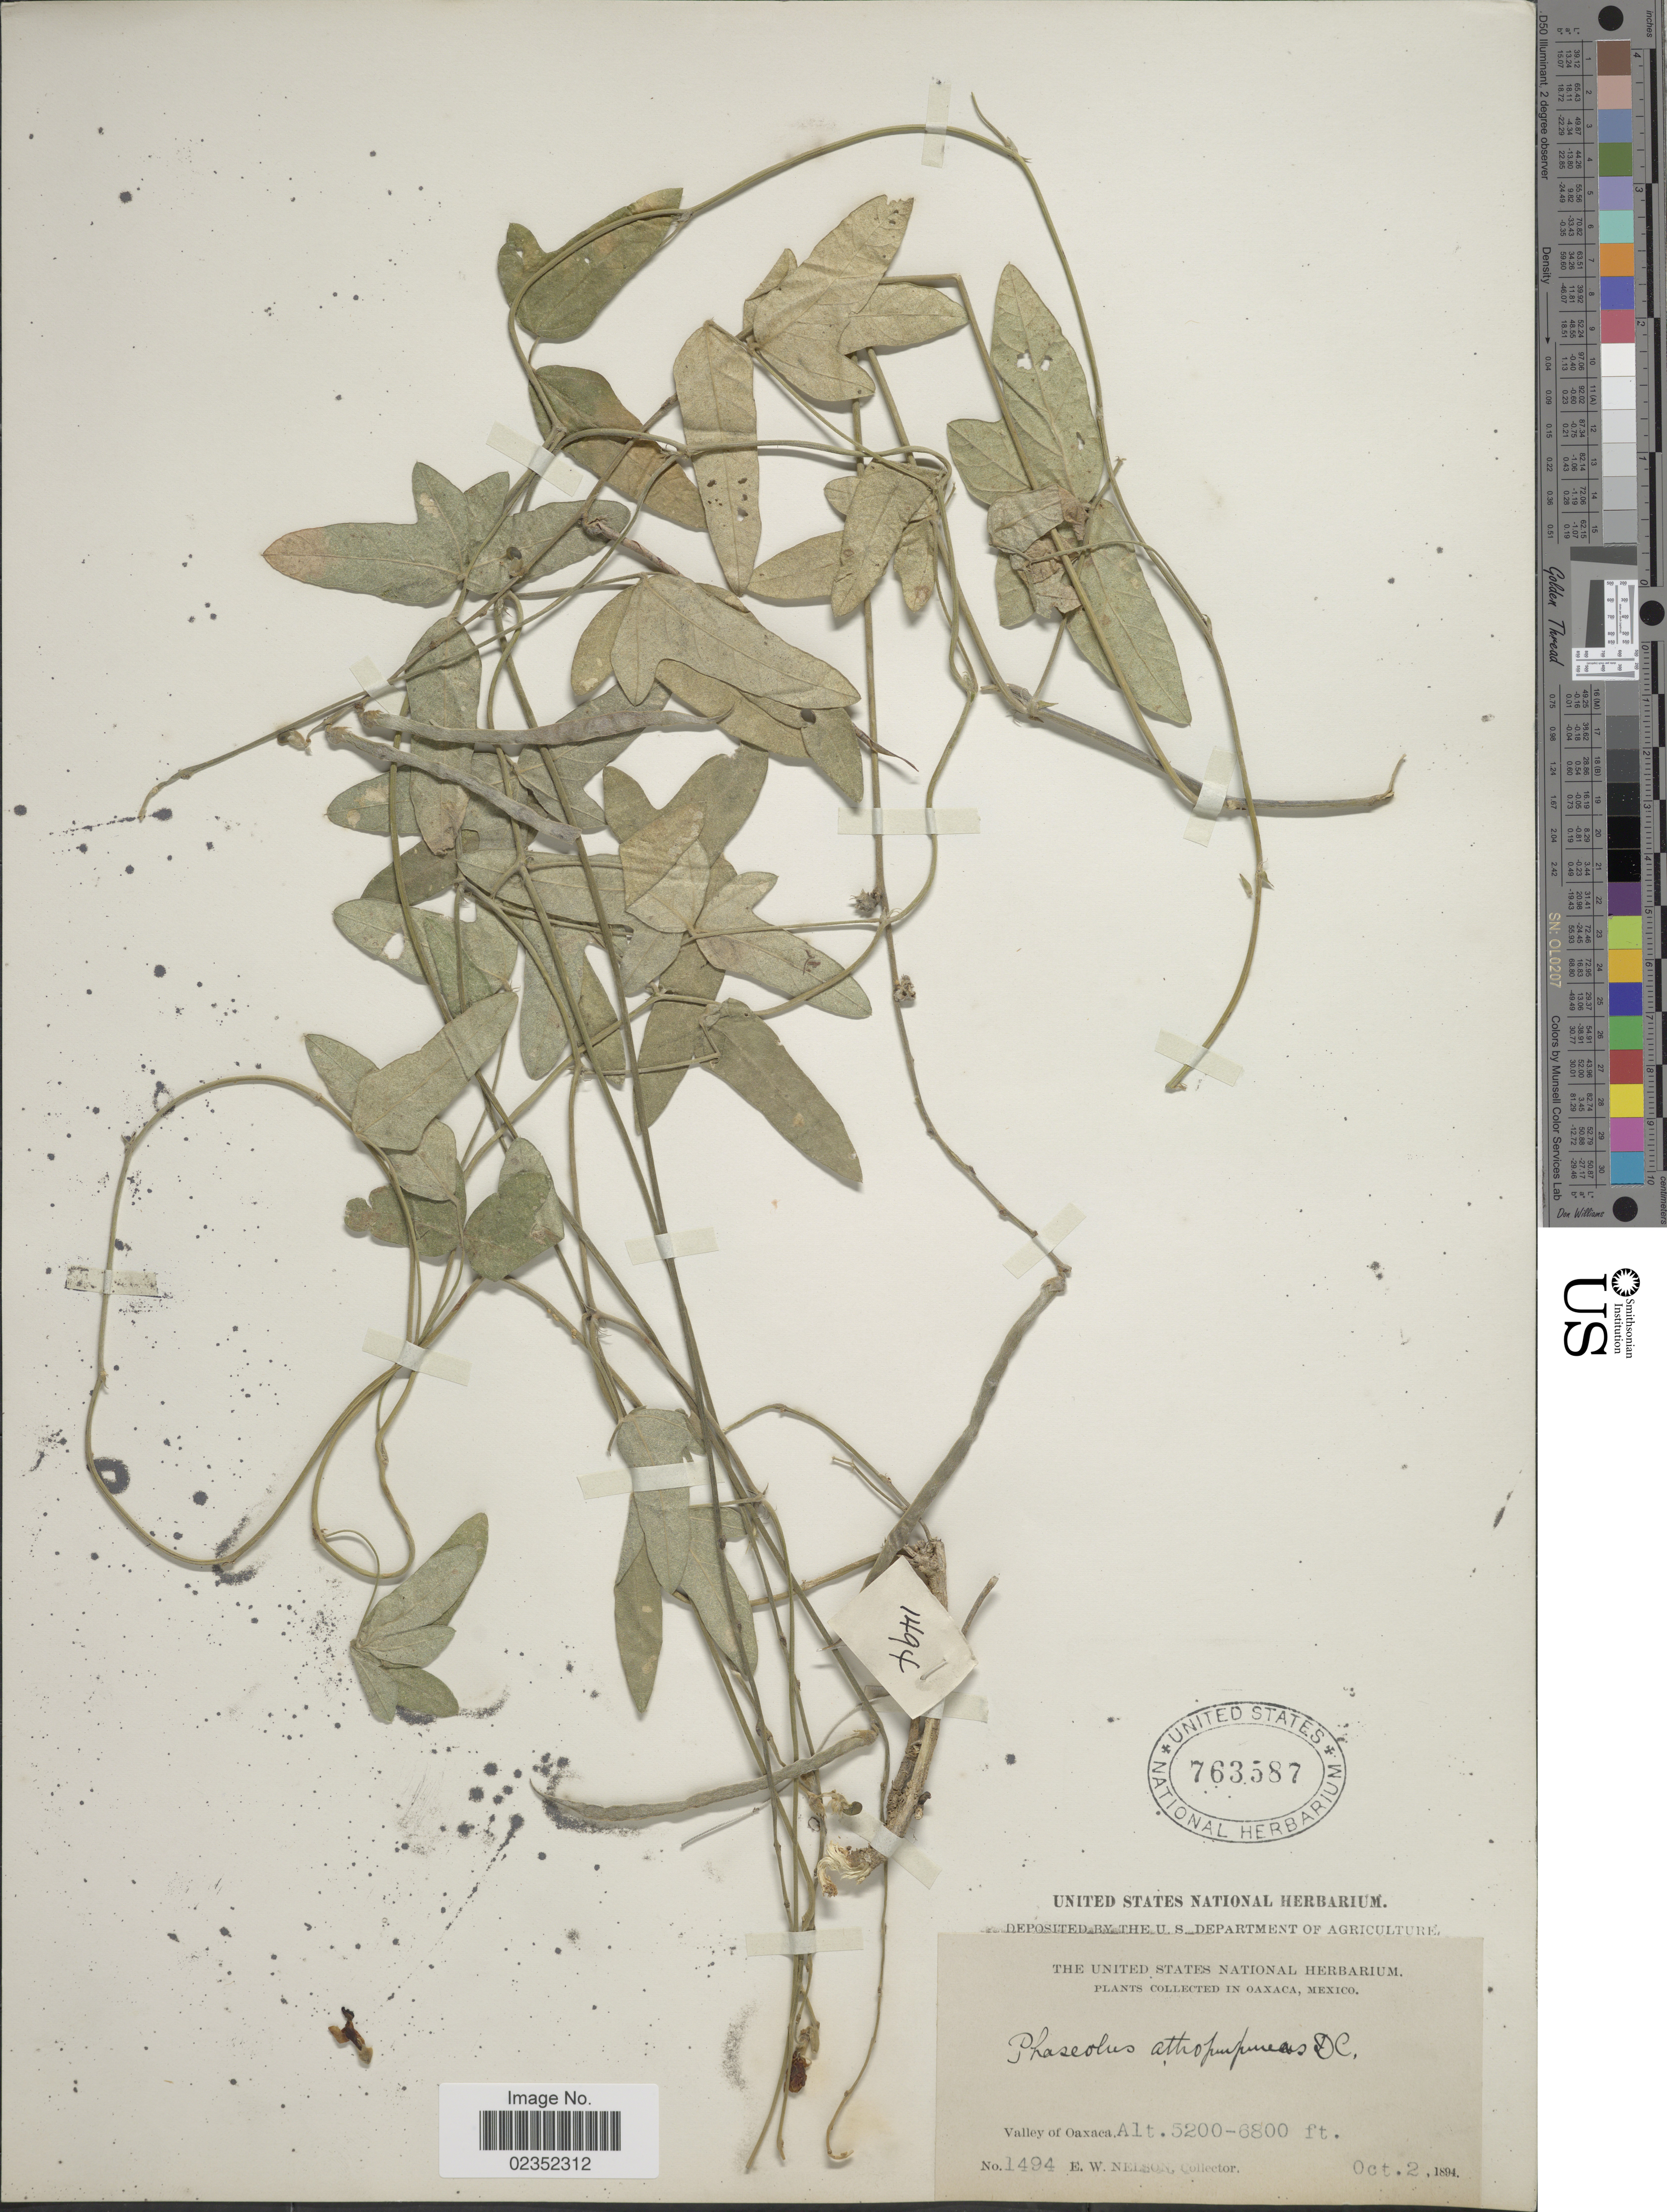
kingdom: Plantae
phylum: Tracheophyta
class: Magnoliopsida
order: Fabales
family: Fabaceae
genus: Macroptilium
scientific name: Macroptilium atropurpureum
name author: (DC.) Urb.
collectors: E. W. Nelson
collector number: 1494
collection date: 1894-10-02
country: Mexico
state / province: Oaxaca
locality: Valley of Oaxaca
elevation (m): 1585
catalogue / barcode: US 763587